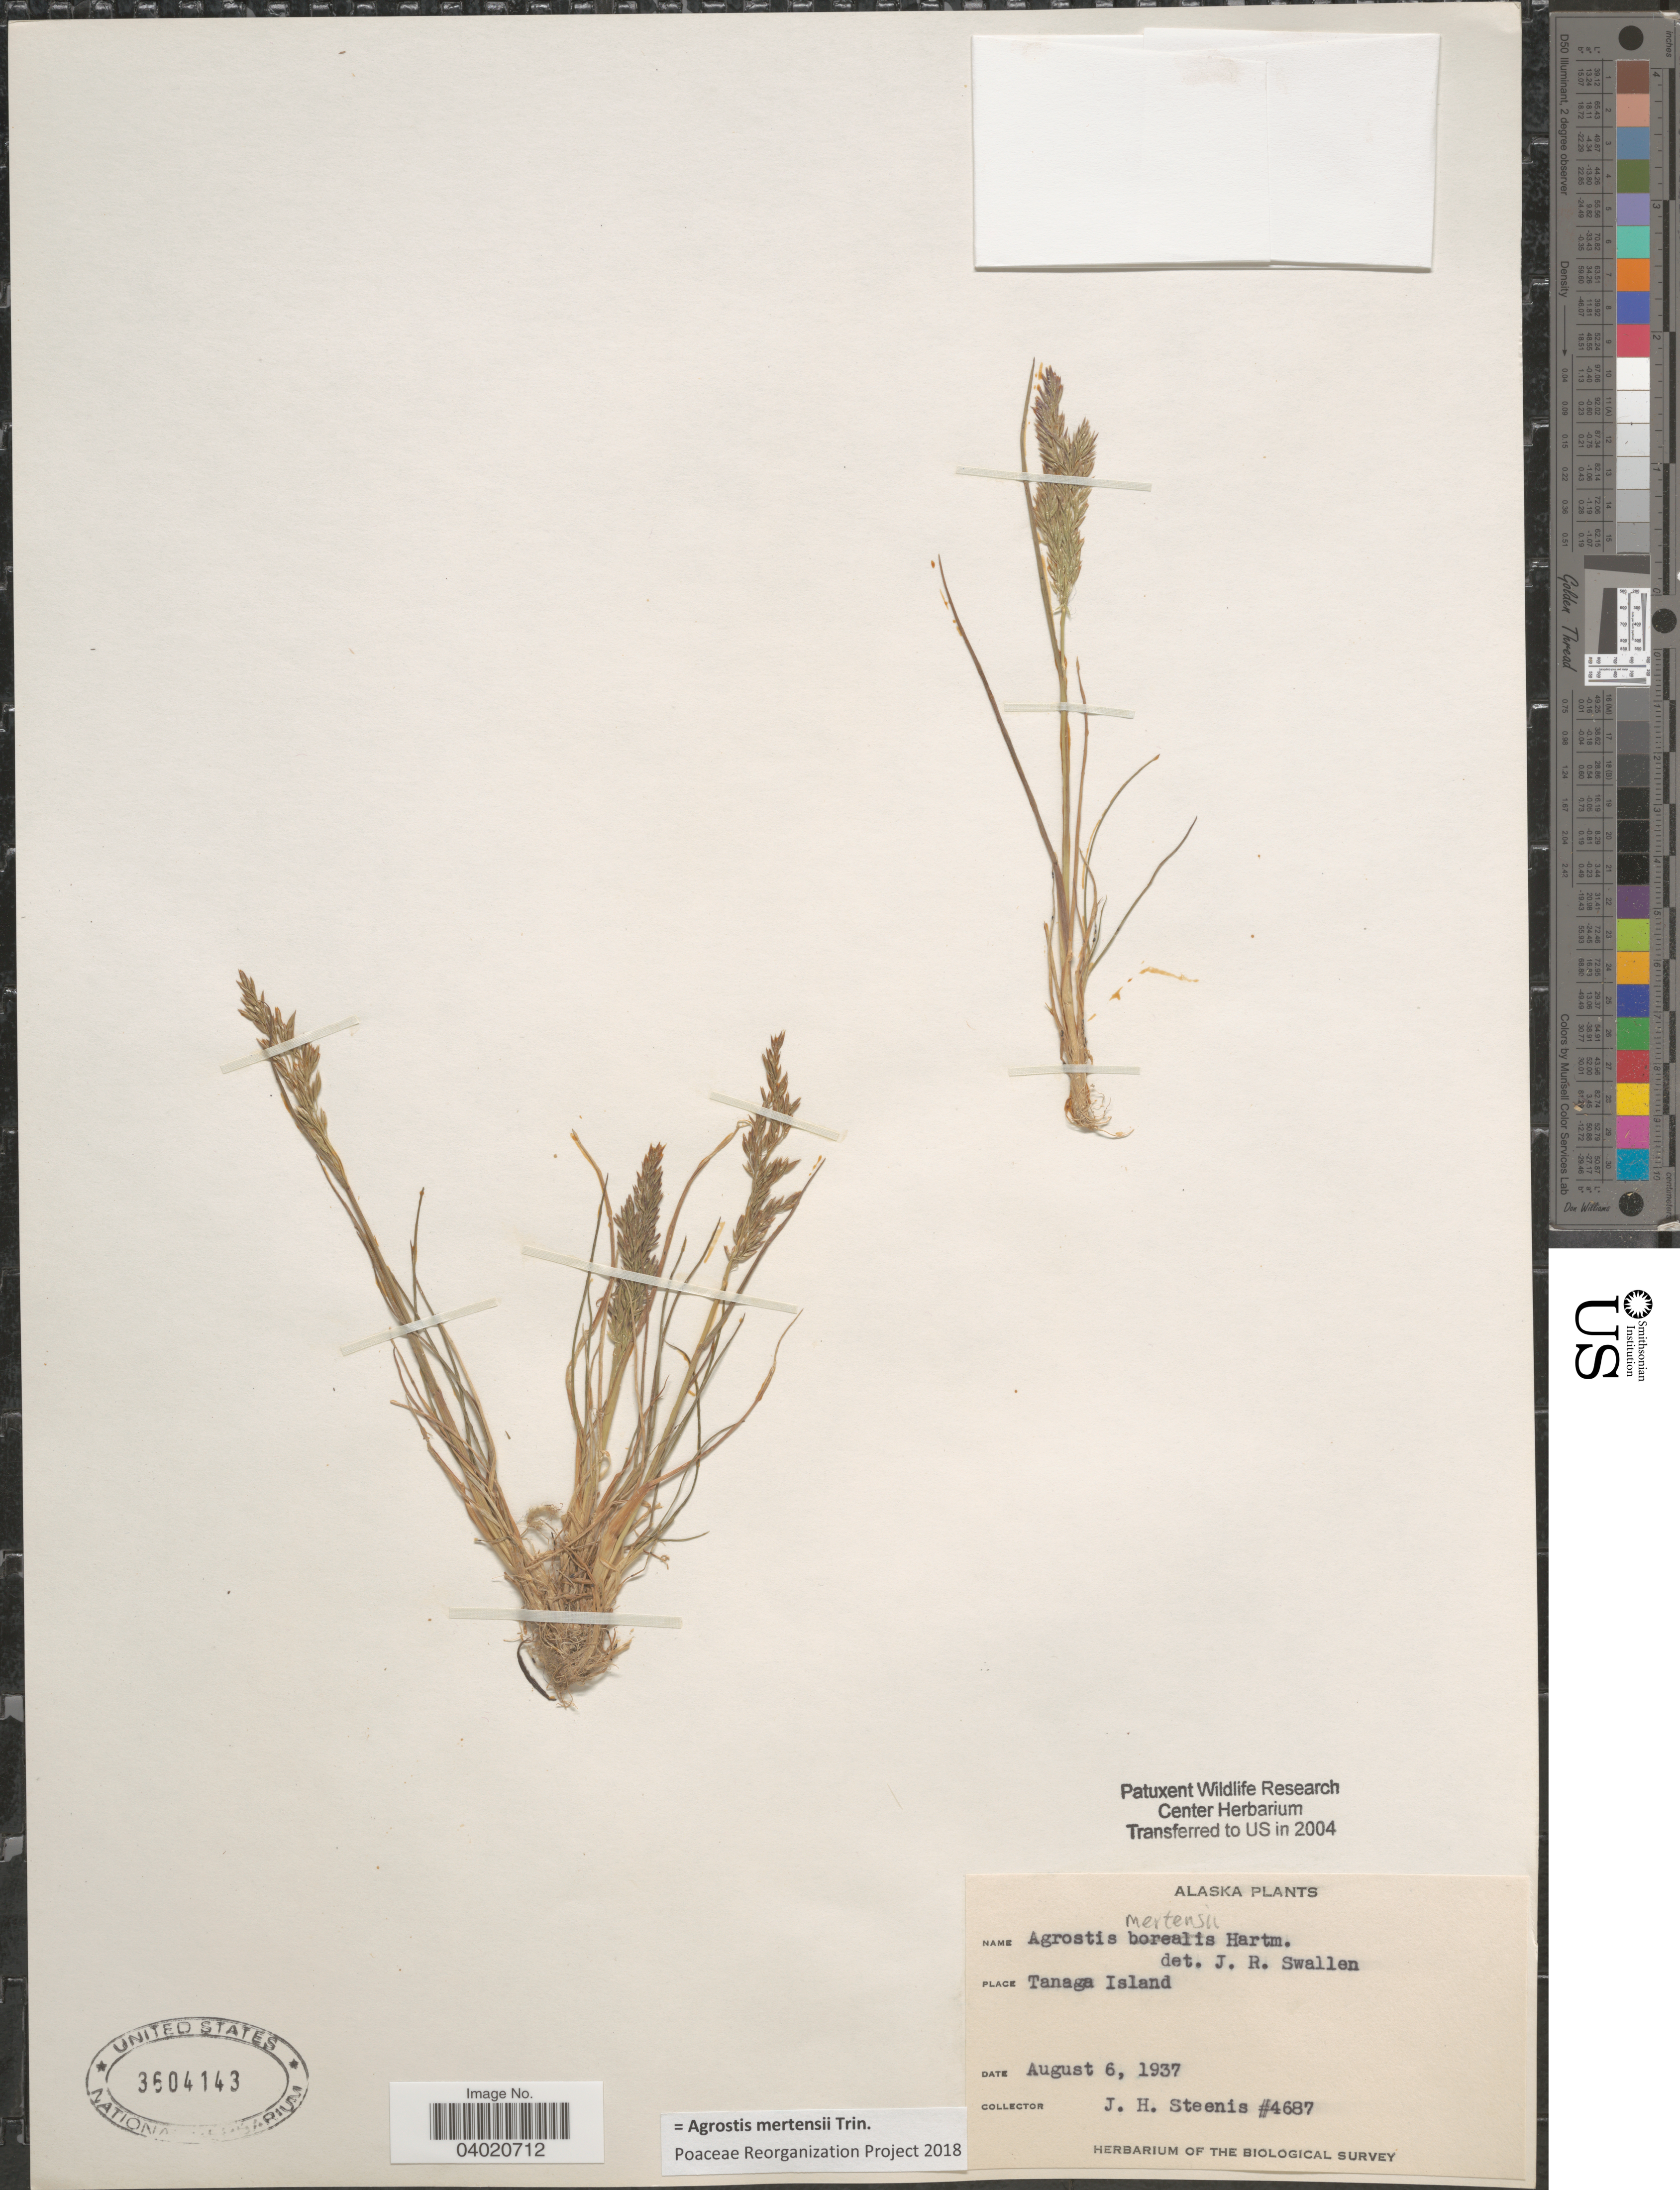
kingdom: Plantae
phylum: Tracheophyta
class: Liliopsida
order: Poales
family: Poaceae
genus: Agrostis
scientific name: Agrostis mertensii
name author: Trin.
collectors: J. H. Steenis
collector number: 4687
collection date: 1937-08-06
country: United States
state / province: Alaska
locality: Tanaga Island.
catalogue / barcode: US 3604143